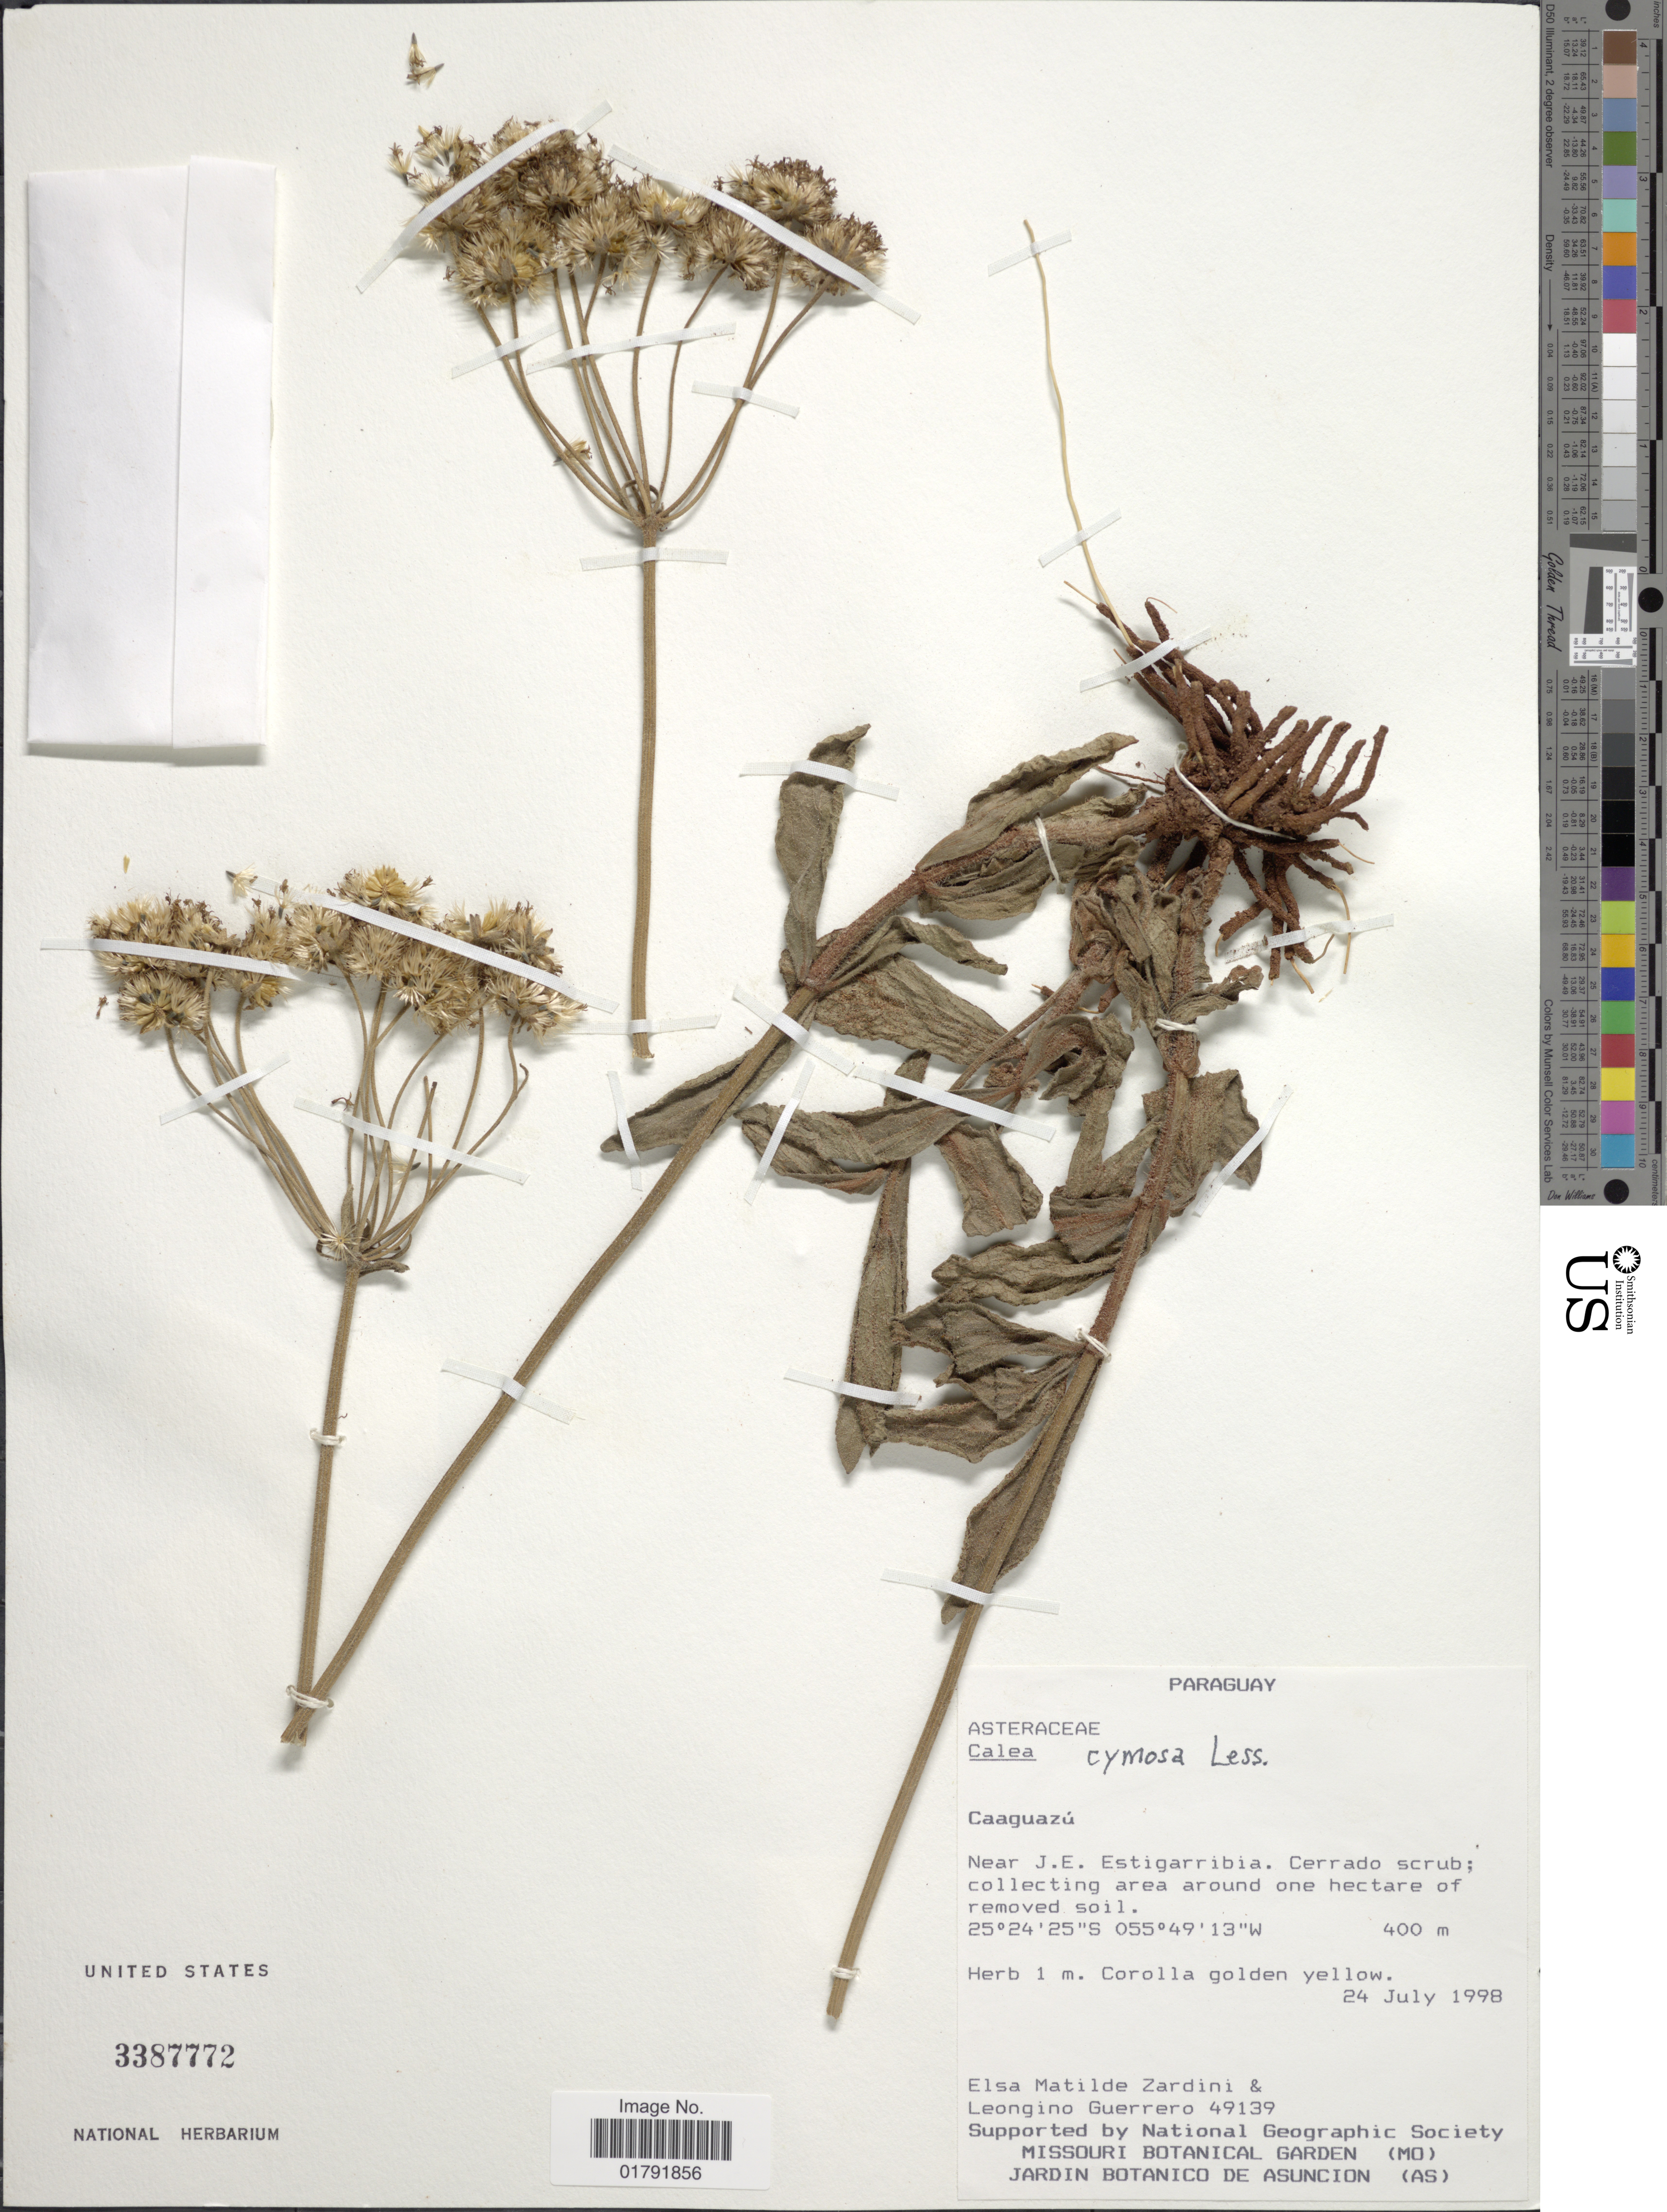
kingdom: Plantae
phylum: Tracheophyta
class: Magnoliopsida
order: Asterales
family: Asteraceae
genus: Calea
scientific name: Calea mediterranea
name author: (Vell.) Pruski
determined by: Bueno, Vinicius Resende, (ICN), Universidade Federal do Rio Grande do Sul (BRAZIL)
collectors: E. M. Zardini & L. Guerrero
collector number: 49139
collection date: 1998-07-24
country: Paraguay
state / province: Caaguazu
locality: Near J. E. Estigarribia, cerrado scurb, collecting area around one hectare of removed soil.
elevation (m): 400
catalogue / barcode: US 3387772